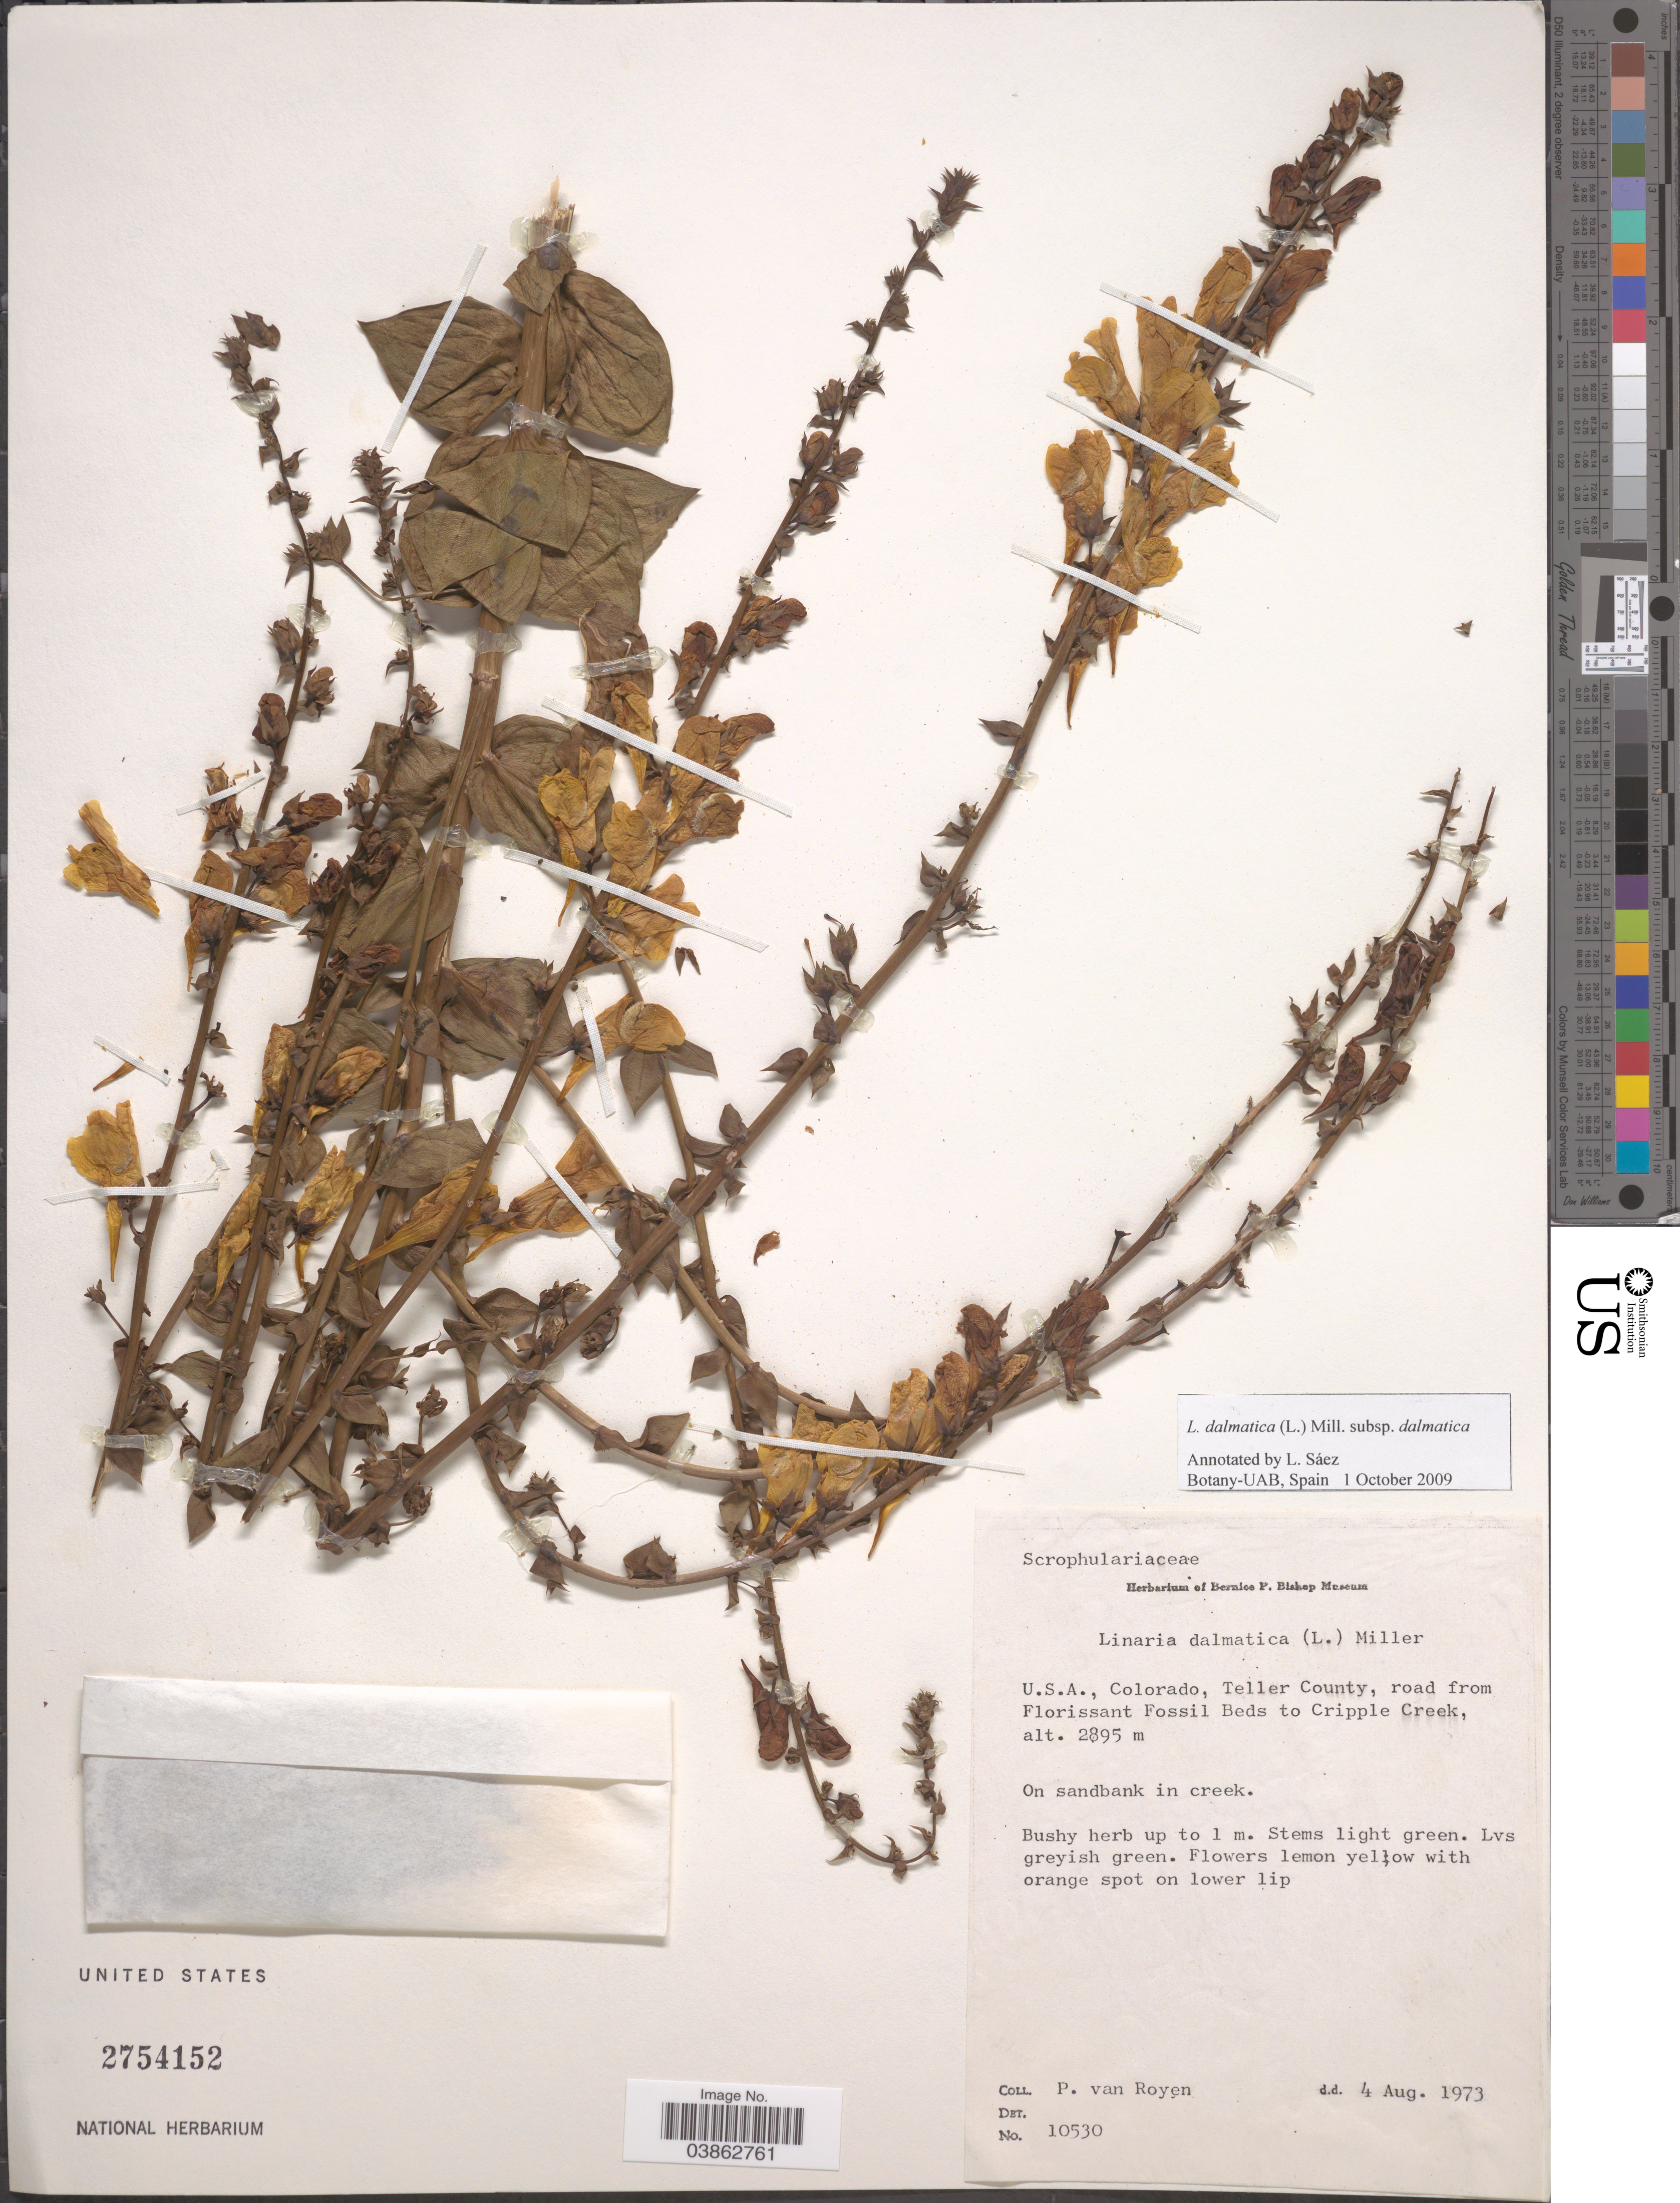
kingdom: Plantae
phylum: Tracheophyta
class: Magnoliopsida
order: Lamiales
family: Plantaginaceae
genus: Linaria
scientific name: Linaria dalmatica subsp. dalmatica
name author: (L.) Mill.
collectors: P. van Royen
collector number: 10530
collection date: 1973-08-04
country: United States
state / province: Colorado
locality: Teller County, road from Florissant Fossil Beds to Cripple Creek.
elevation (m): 2895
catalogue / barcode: US 2754152